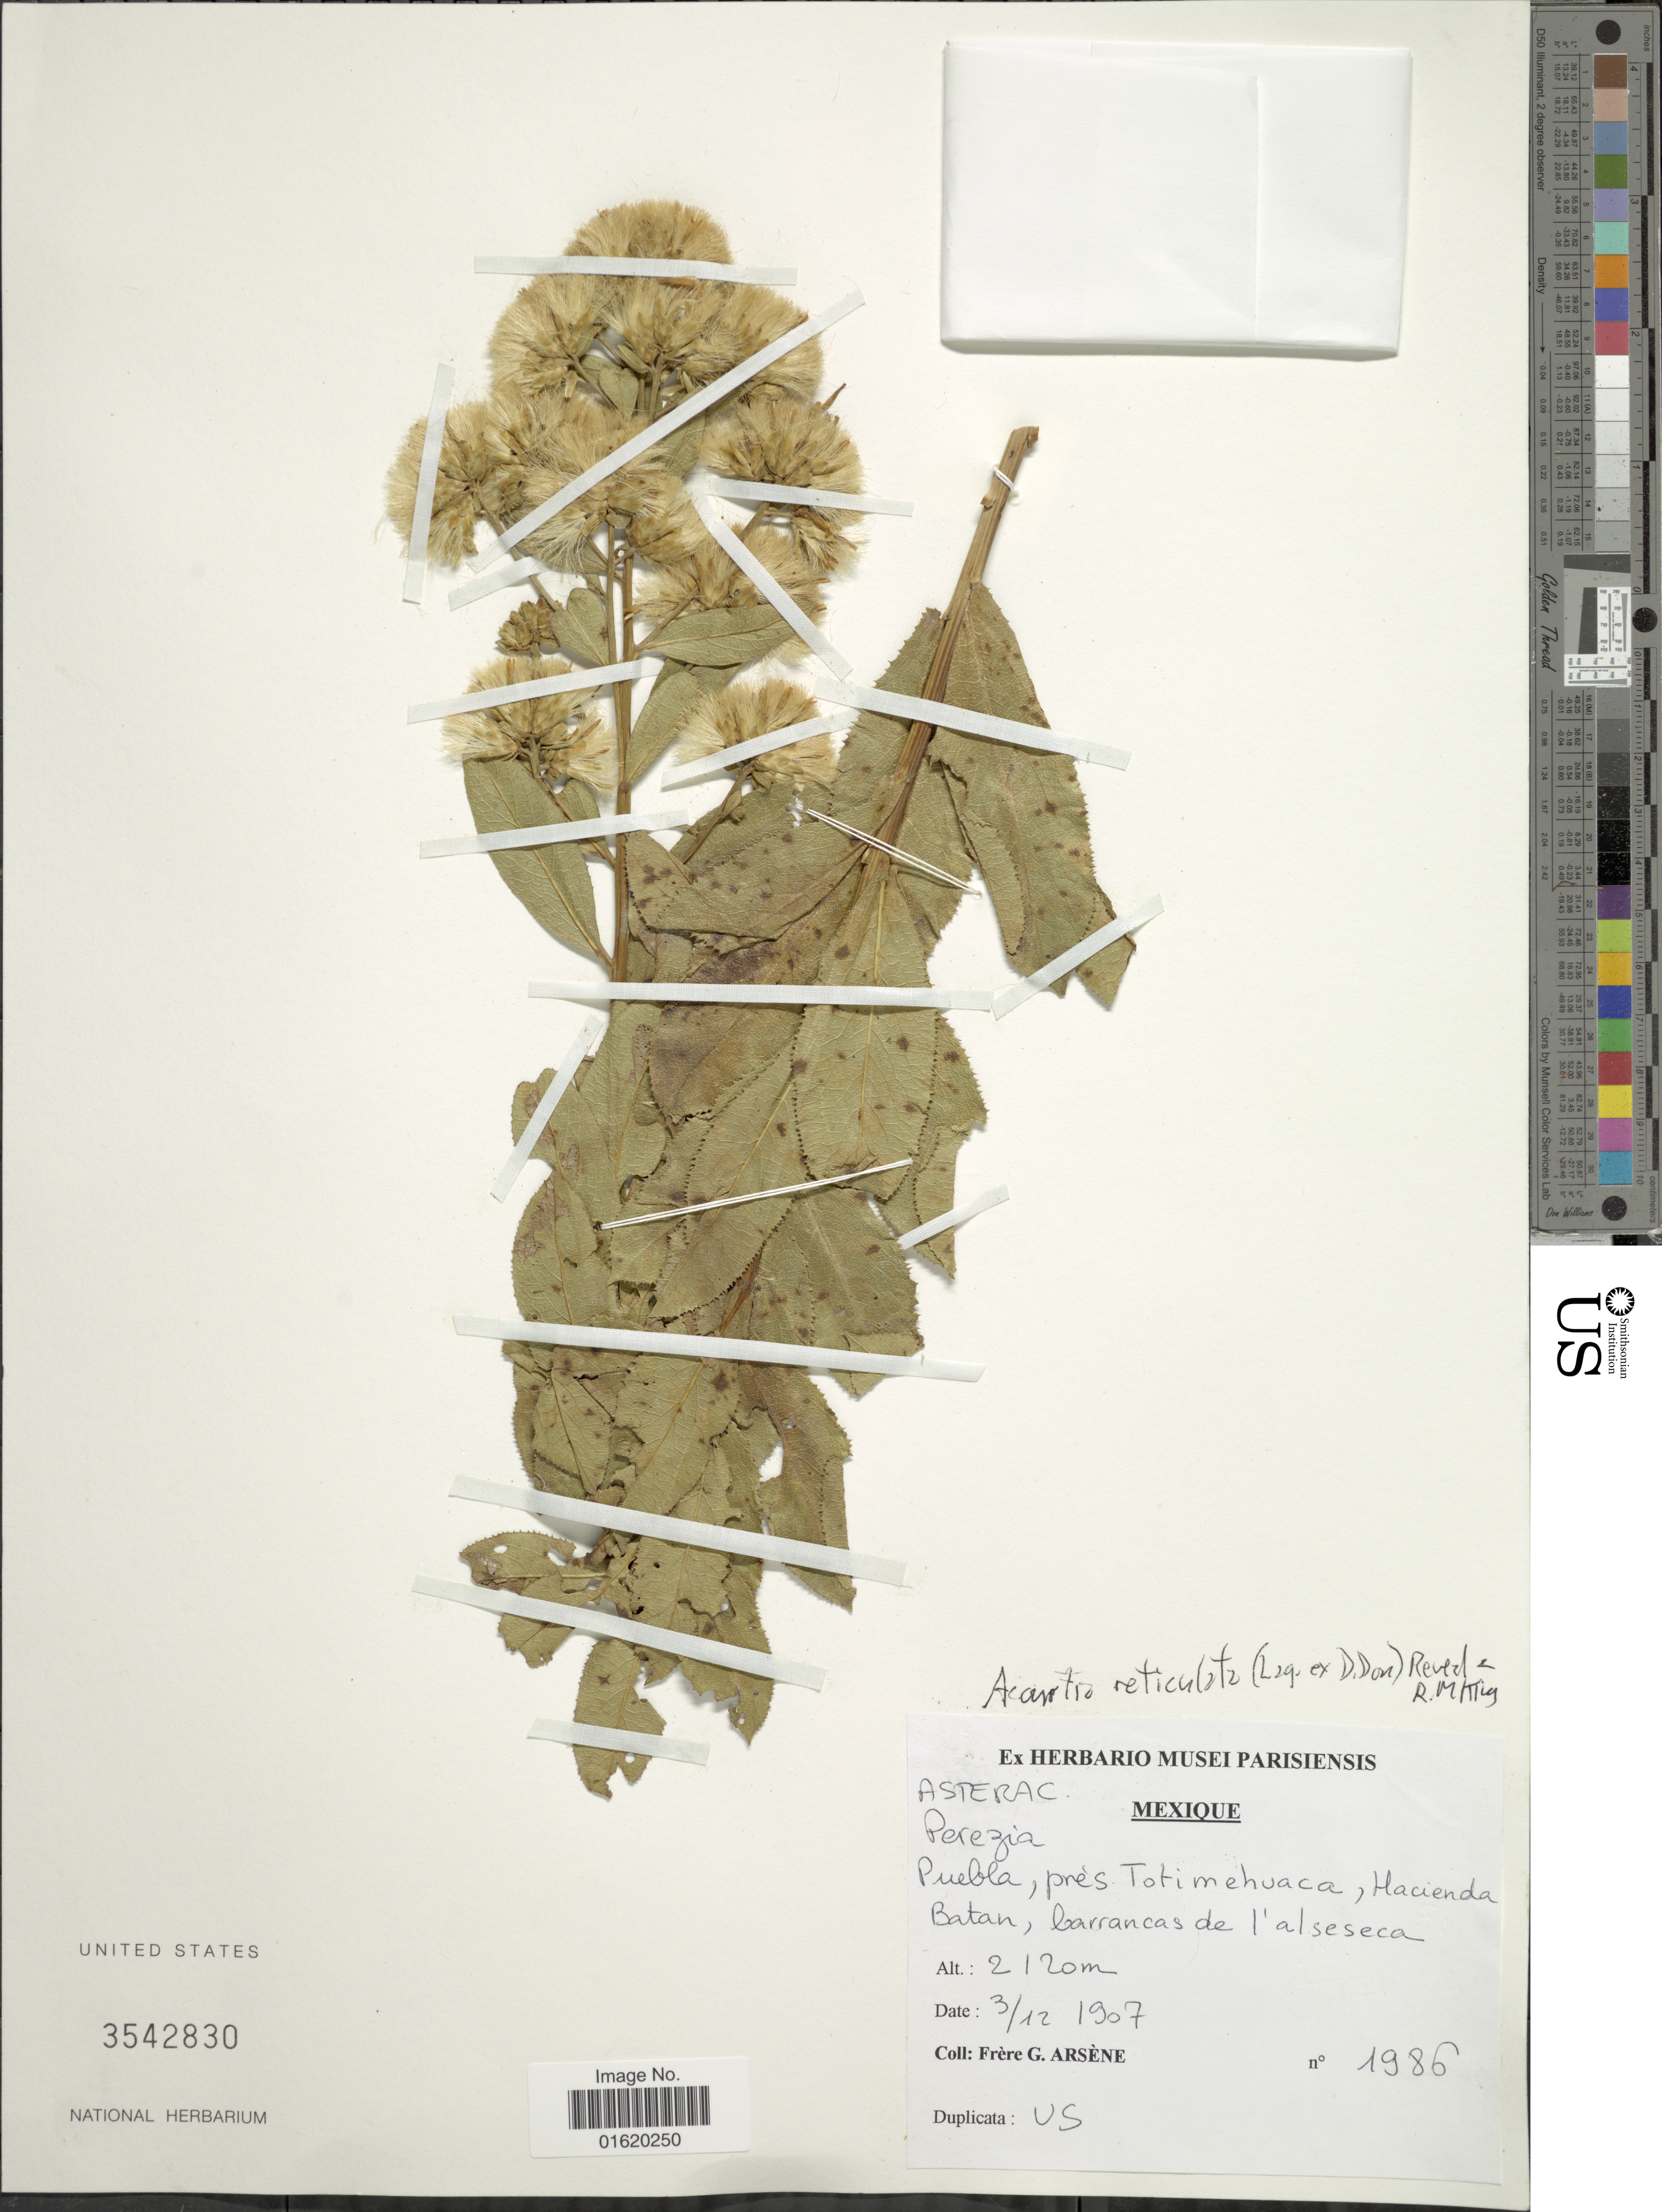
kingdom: Plantae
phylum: Tracheophyta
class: Magnoliopsida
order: Asterales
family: Asteraceae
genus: Acourtia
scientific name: Acourtia reticulata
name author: (Lag. ex D. Don) Reveal & R.M. King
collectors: Bro. G. Arsène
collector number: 1986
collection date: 1907-03-12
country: Mexico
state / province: Puebla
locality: Prés Totimehiaca, Hacienda Batan, barrancas de '; alseseca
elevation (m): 2120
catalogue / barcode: US 3542830